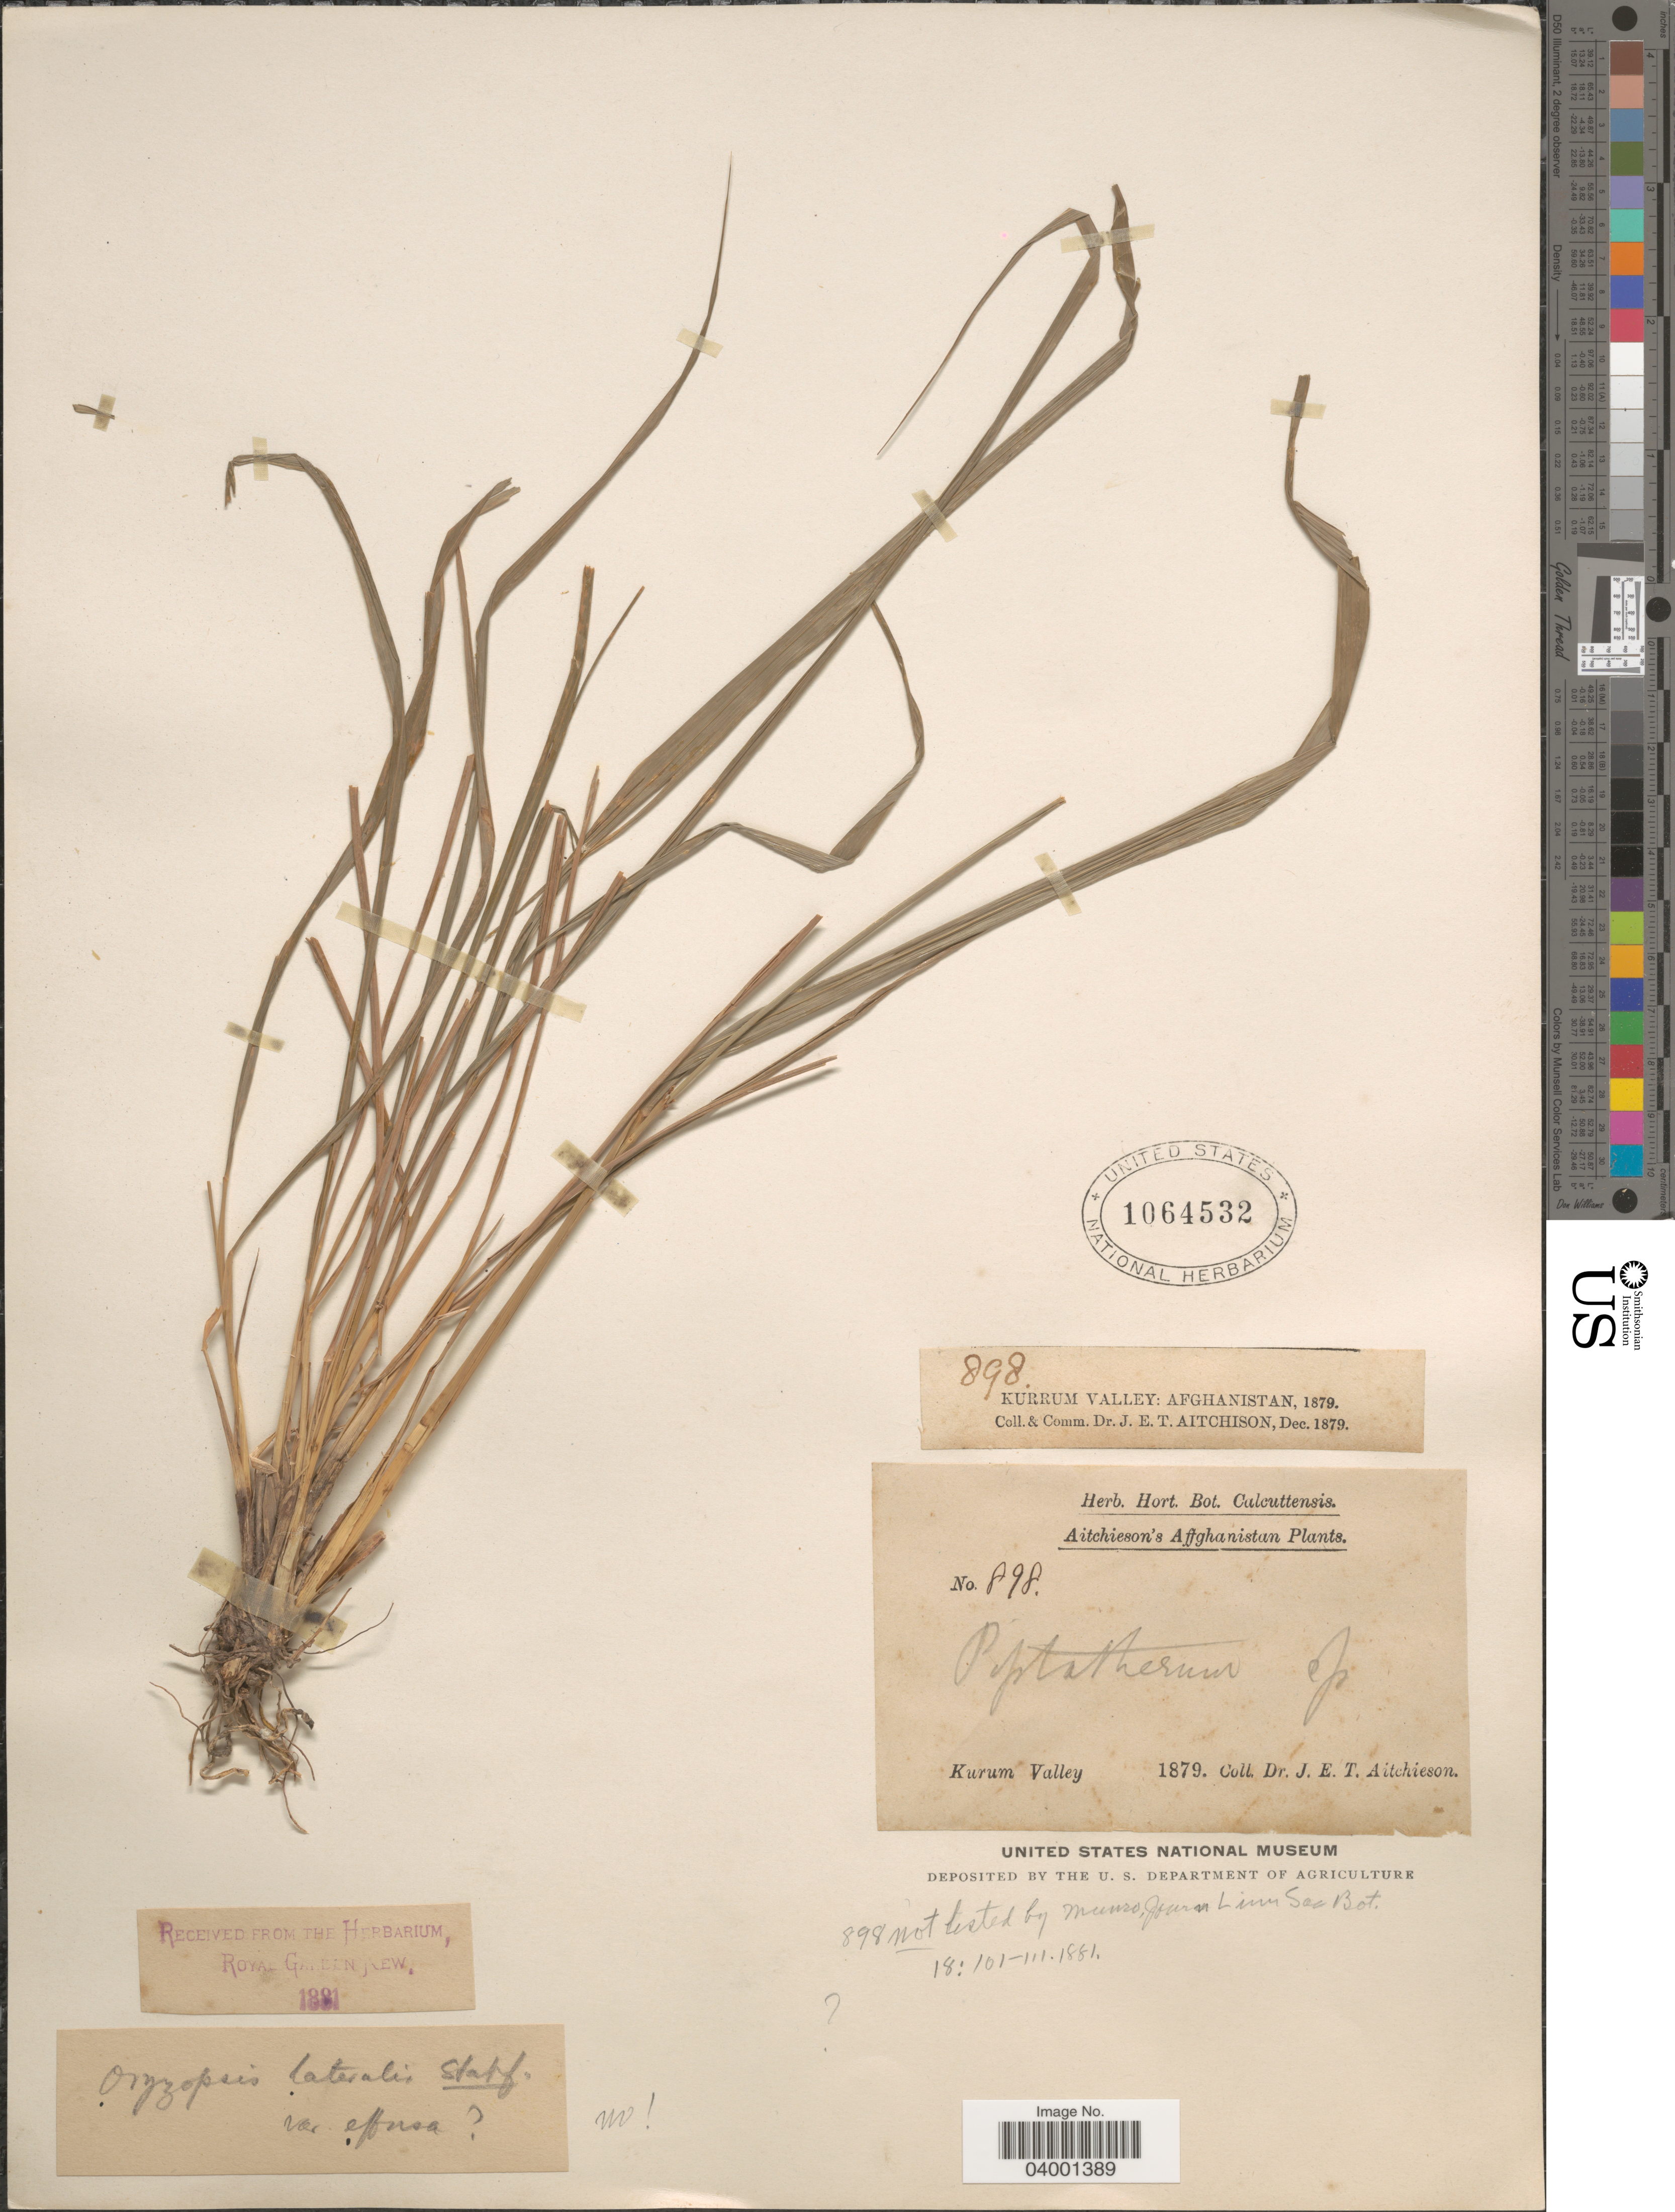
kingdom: Plantae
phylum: Tracheophyta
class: Liliopsida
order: Poales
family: Poaceae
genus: Piptatherum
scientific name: Piptatherum sp.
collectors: J. Aitchieson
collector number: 898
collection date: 1879-12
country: Afghanistan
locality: Kurum Valley.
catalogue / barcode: US 1064532